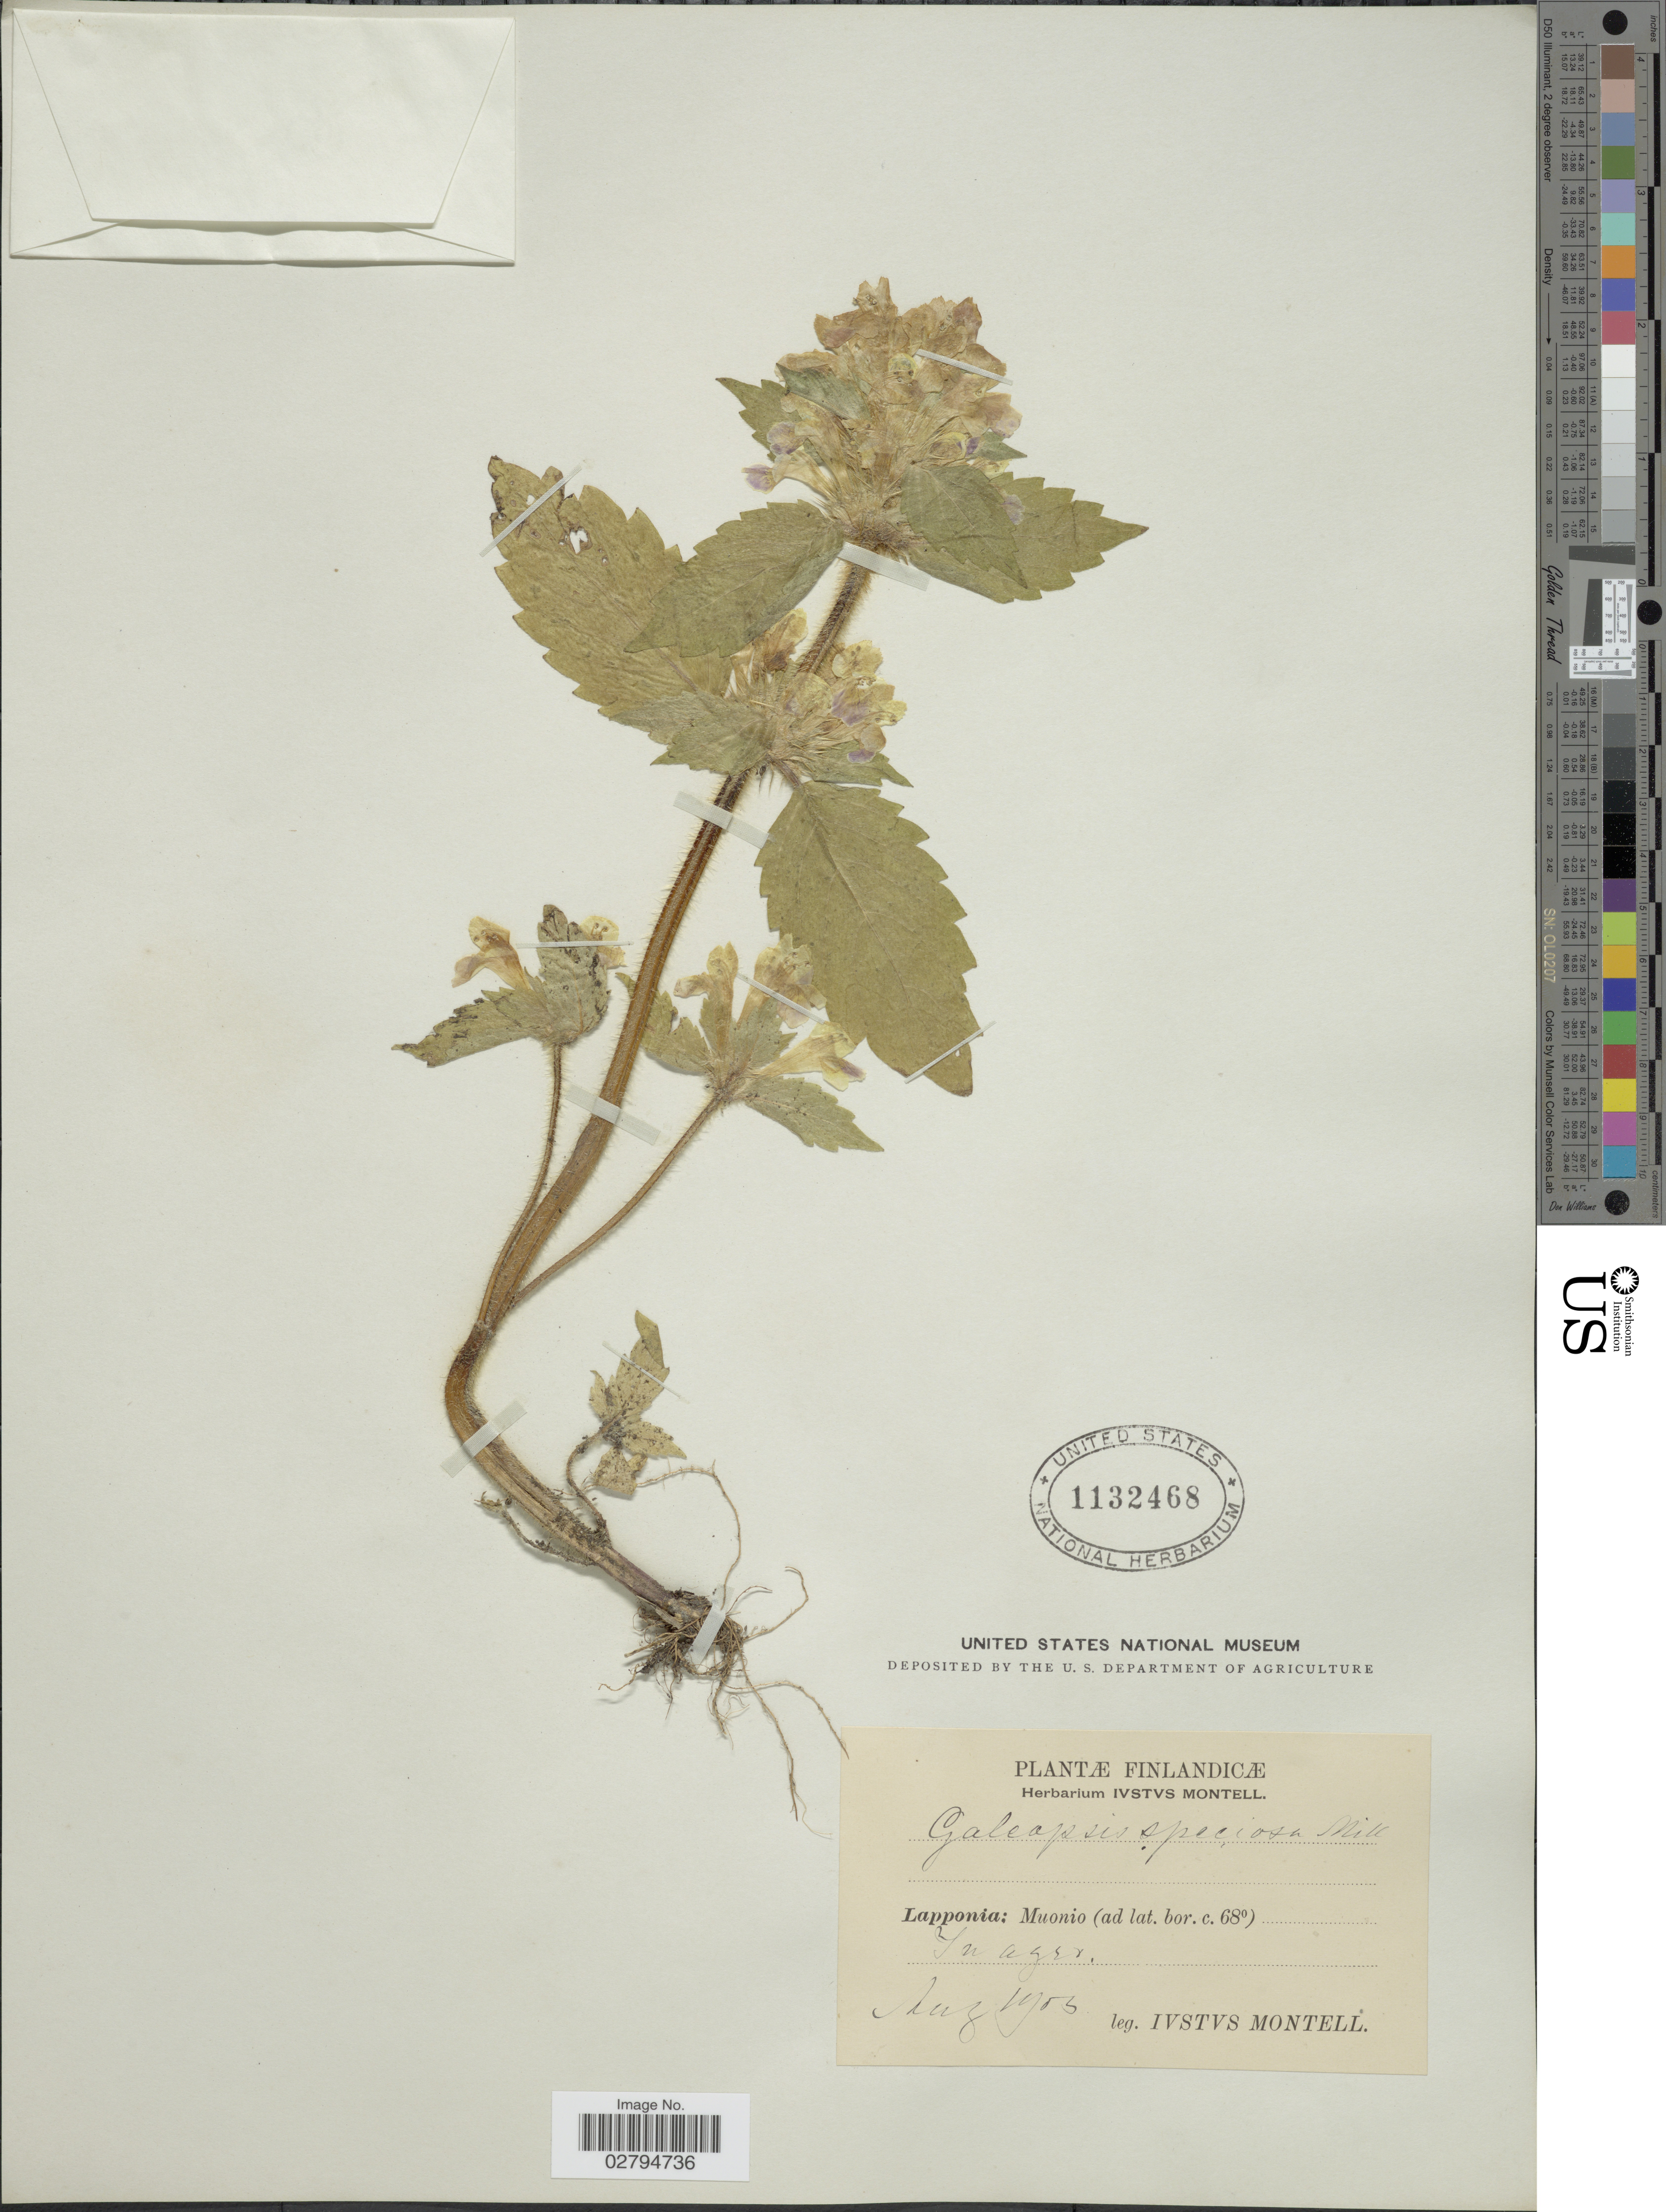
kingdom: Plantae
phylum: Tracheophyta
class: Magnoliopsida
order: Lamiales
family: Lamiaceae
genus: Galeopsis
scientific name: Galeopsis speciosa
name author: Mill.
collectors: I. Montell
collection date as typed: T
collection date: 1905-08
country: Finland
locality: Lapponia: Muonio. In Ager.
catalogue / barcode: US 1132468